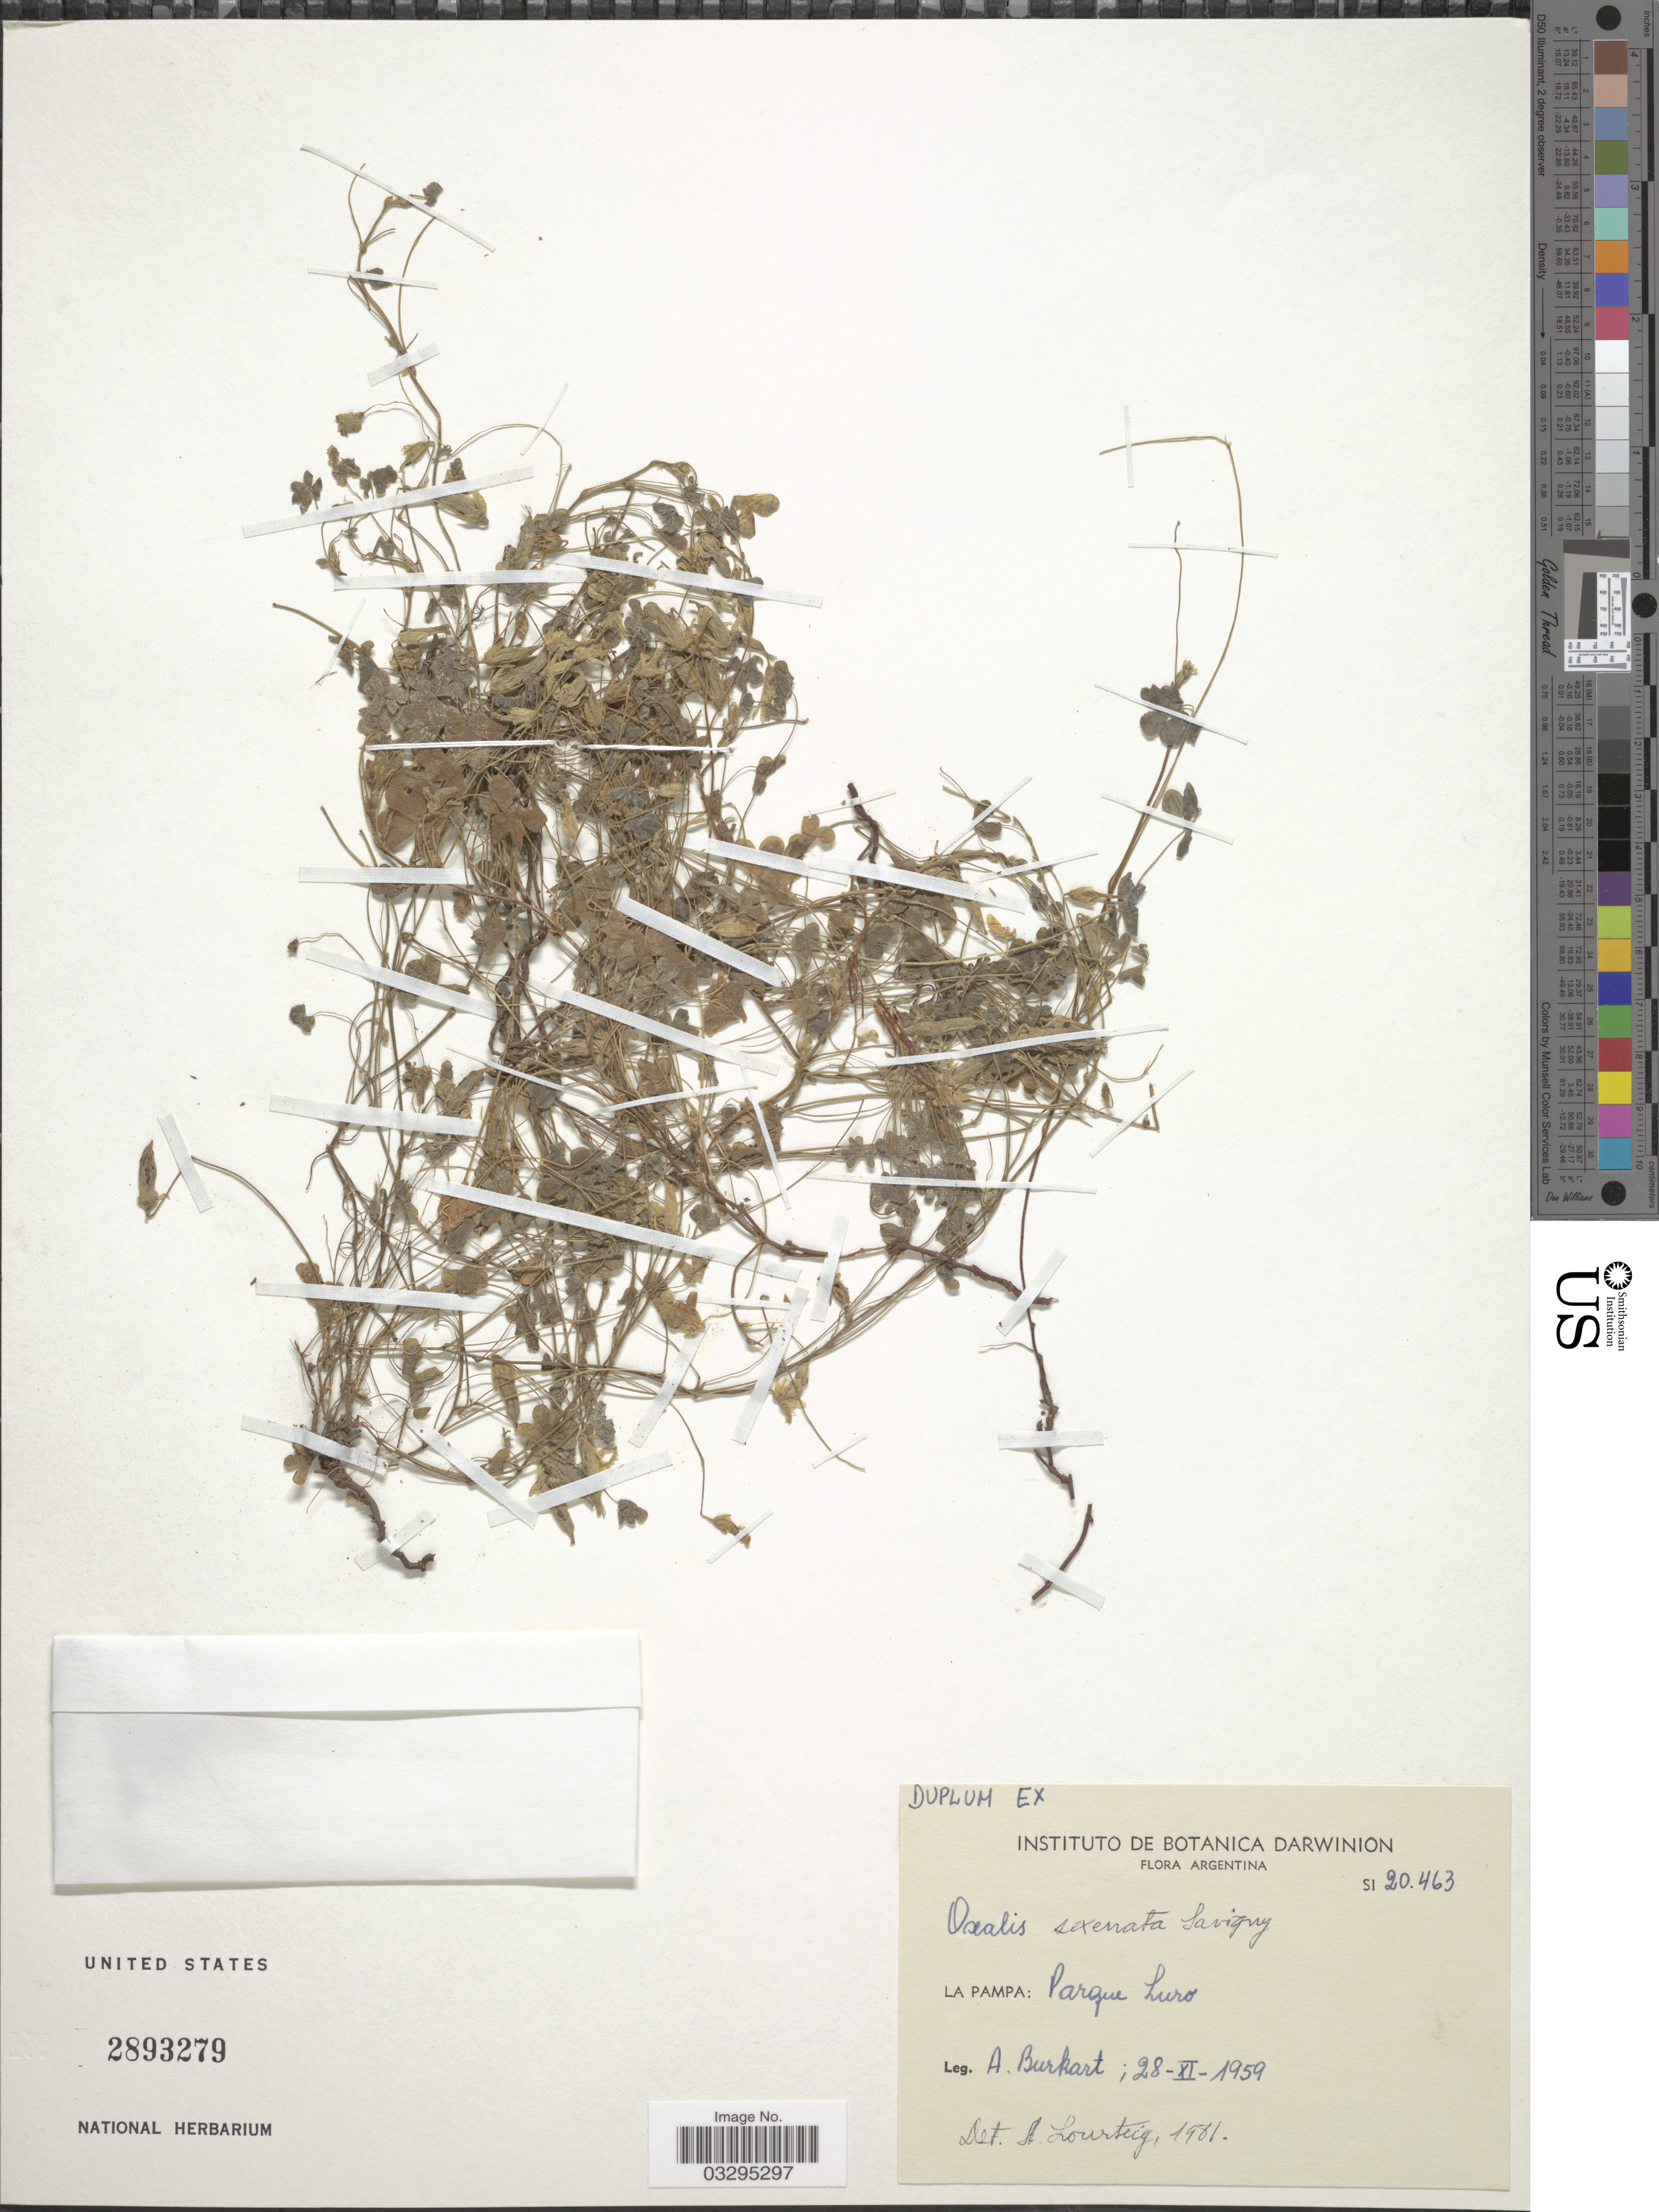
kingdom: Plantae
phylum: Tracheophyta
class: Magnoliopsida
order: Oxalidales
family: Oxalidaceae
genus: Oxalis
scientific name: Oxalis conorrhiza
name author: Jacq.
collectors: A. E. Burkart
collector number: SI20463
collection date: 1959-11-28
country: Argentina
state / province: La Pampa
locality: Parque Luro.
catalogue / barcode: US 2893279